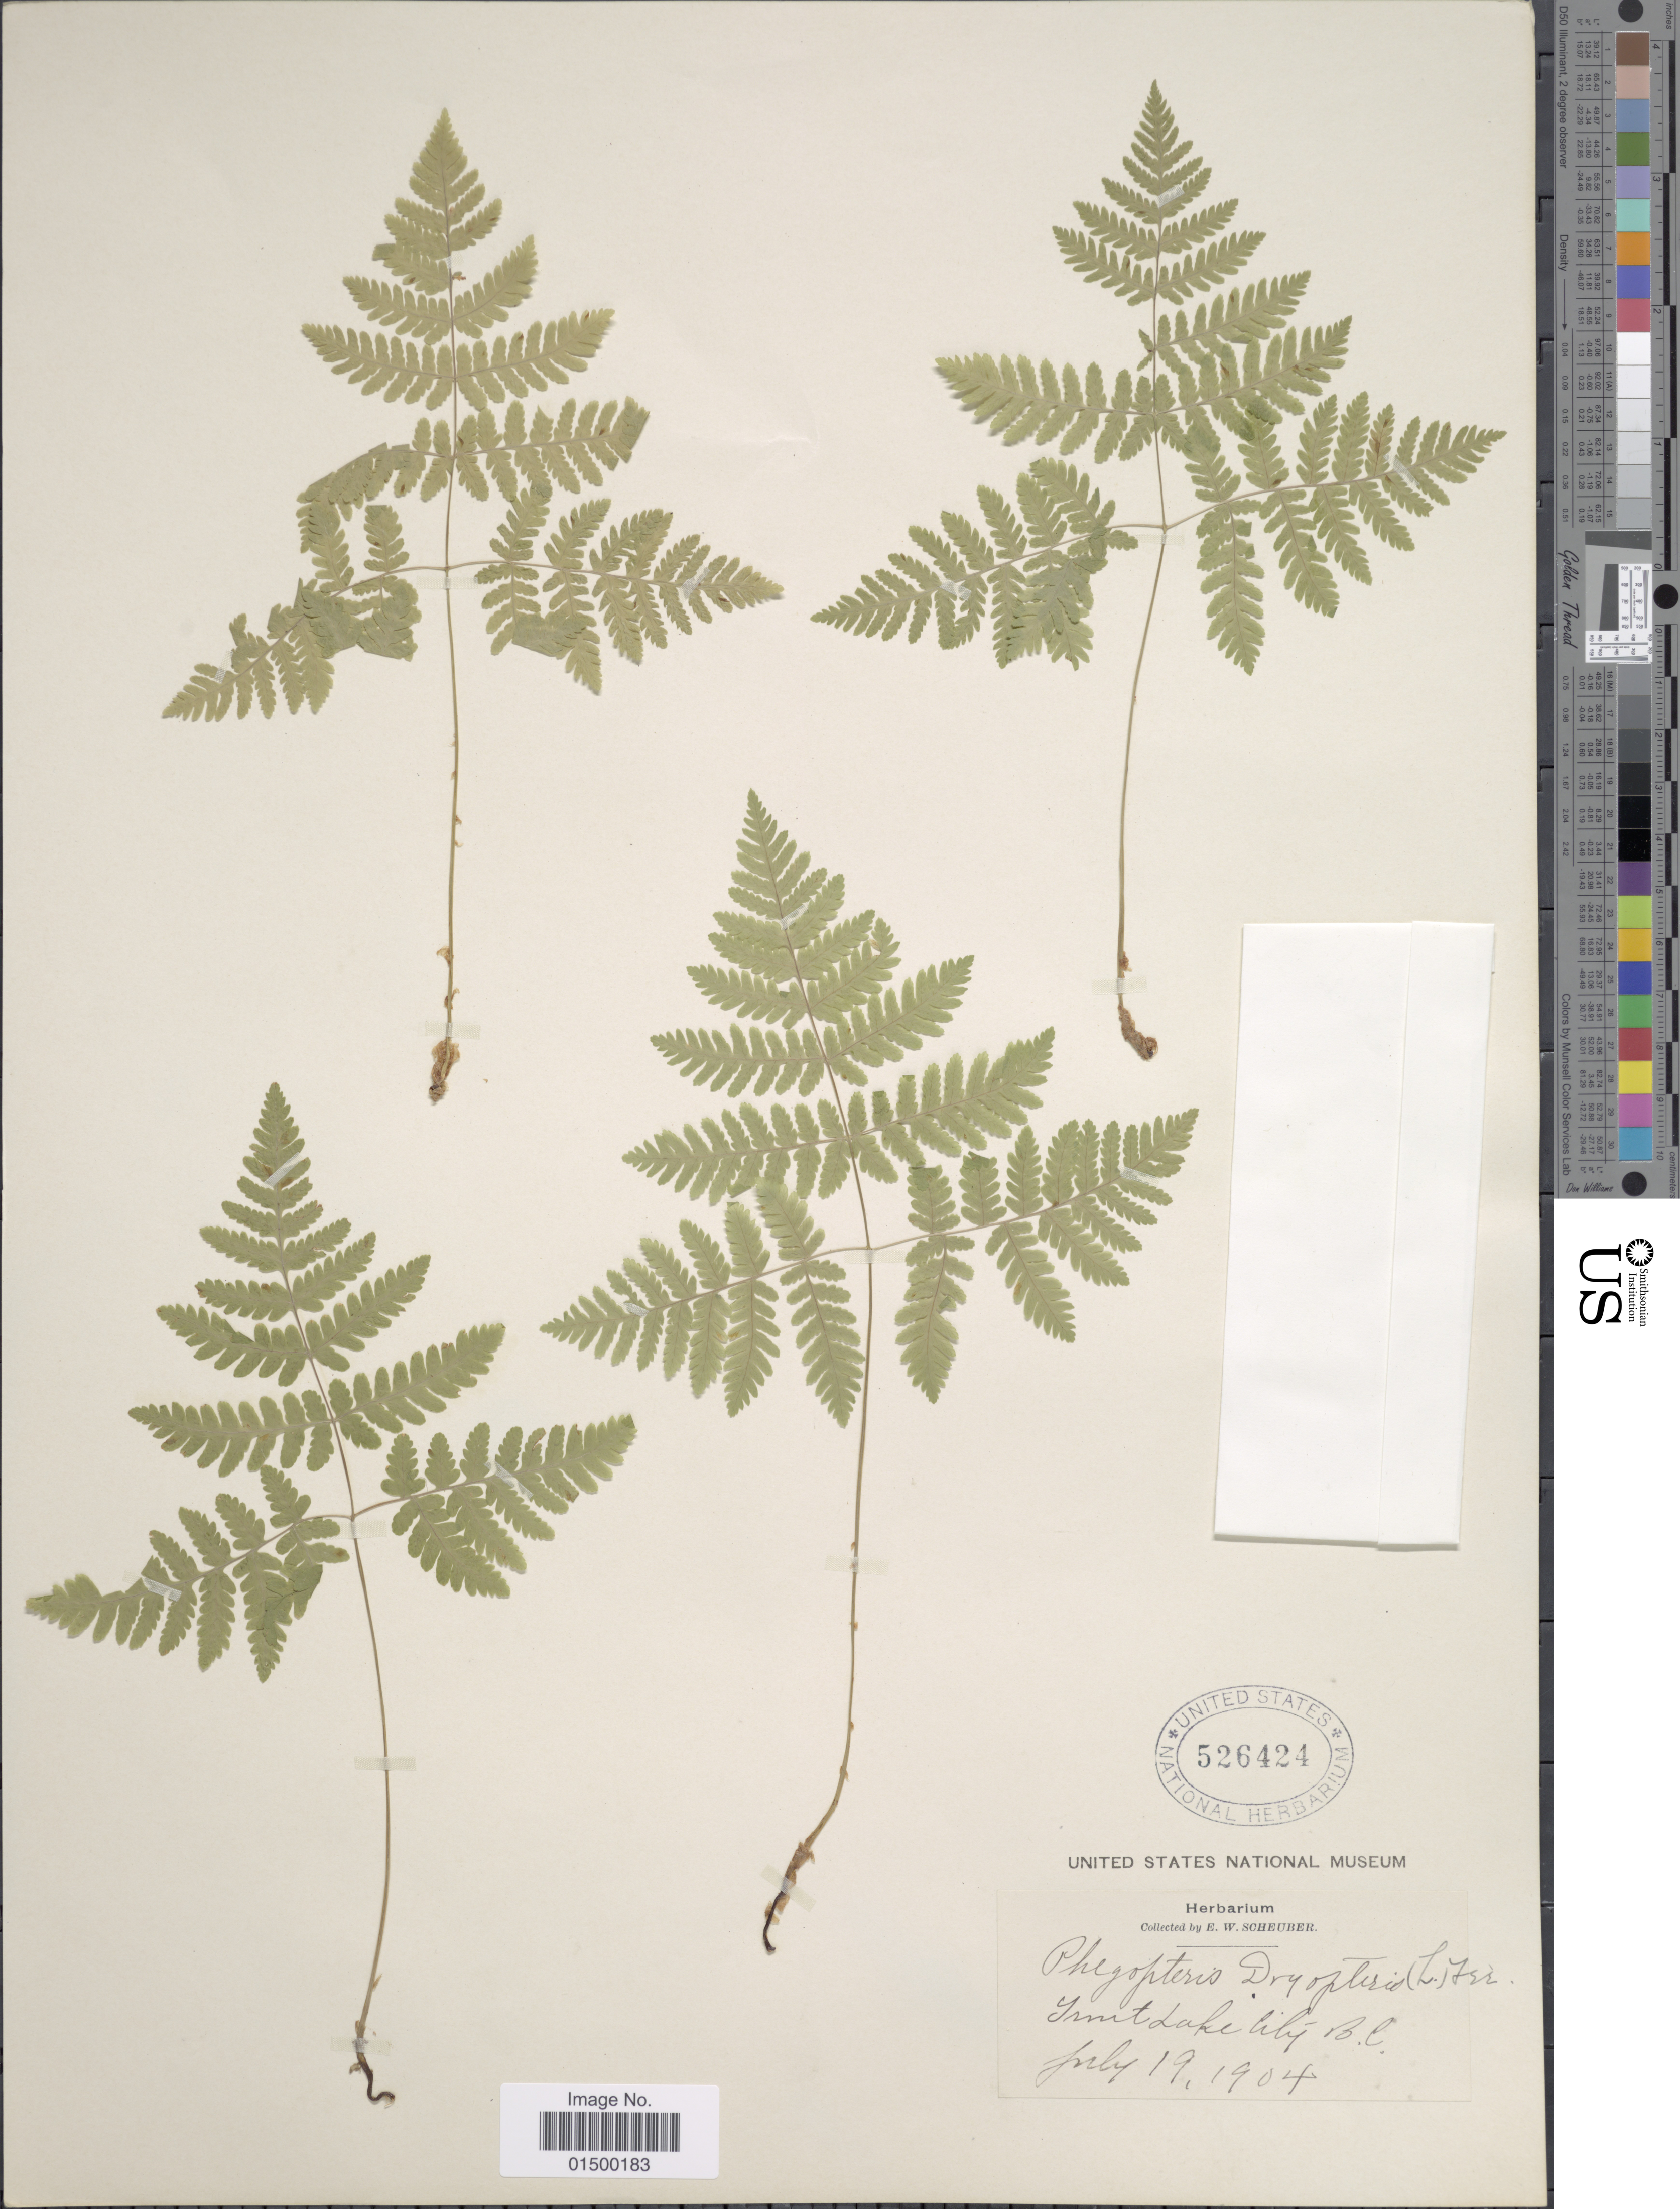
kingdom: Plantae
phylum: Tracheophyta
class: Polypodiopsida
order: Polypodiales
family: Cystopteridaceae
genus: Gymnocarpium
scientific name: Gymnocarpium disjunctum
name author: (Rupr.) Ching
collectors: E. Scheuber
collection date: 1904-07-19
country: Canada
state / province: British Columbia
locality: Trout Lake City B.C.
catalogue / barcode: US 526424